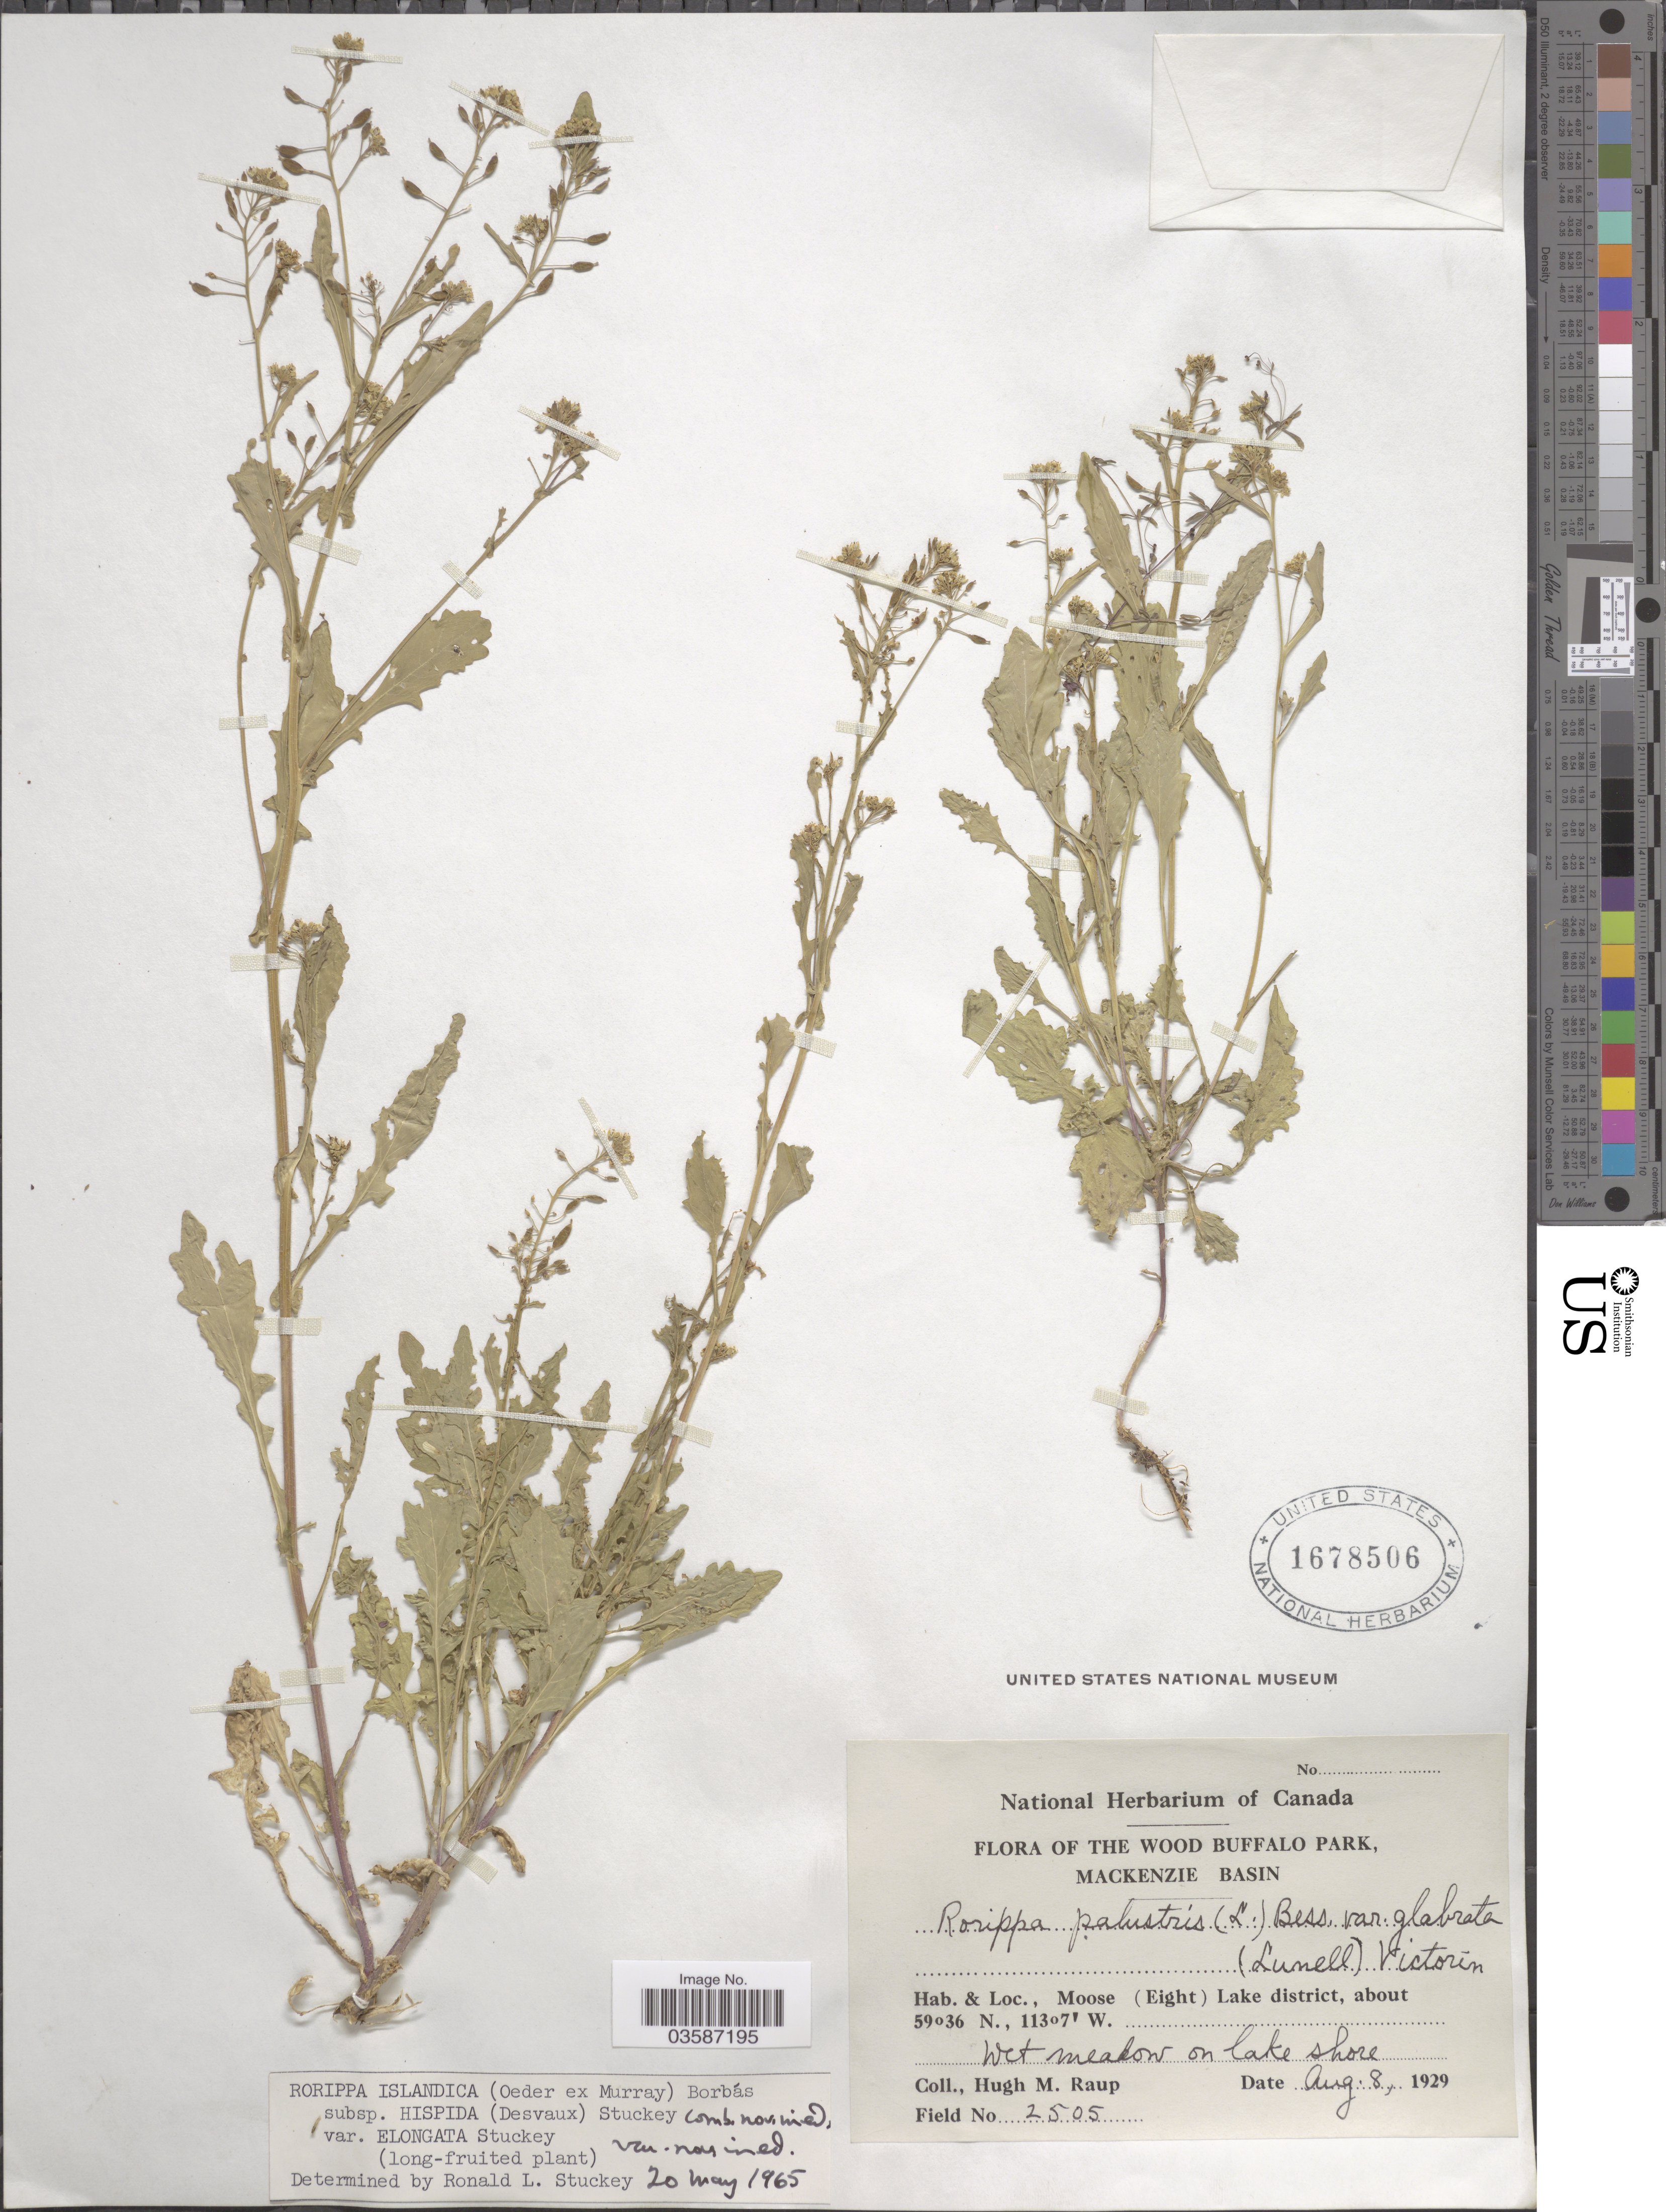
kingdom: Plantae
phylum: Tracheophyta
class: Magnoliopsida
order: Brassicales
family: Brassicaceae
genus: Rorippa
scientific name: Rorippa islandica var. elongata Stuckey var. nov. ined.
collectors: H. Raup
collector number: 2505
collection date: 1929-08-08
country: Canada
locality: The Wood Buffalo Park, Mackenzie Basin. Moose (Eight) Lake district.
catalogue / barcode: US 1678506